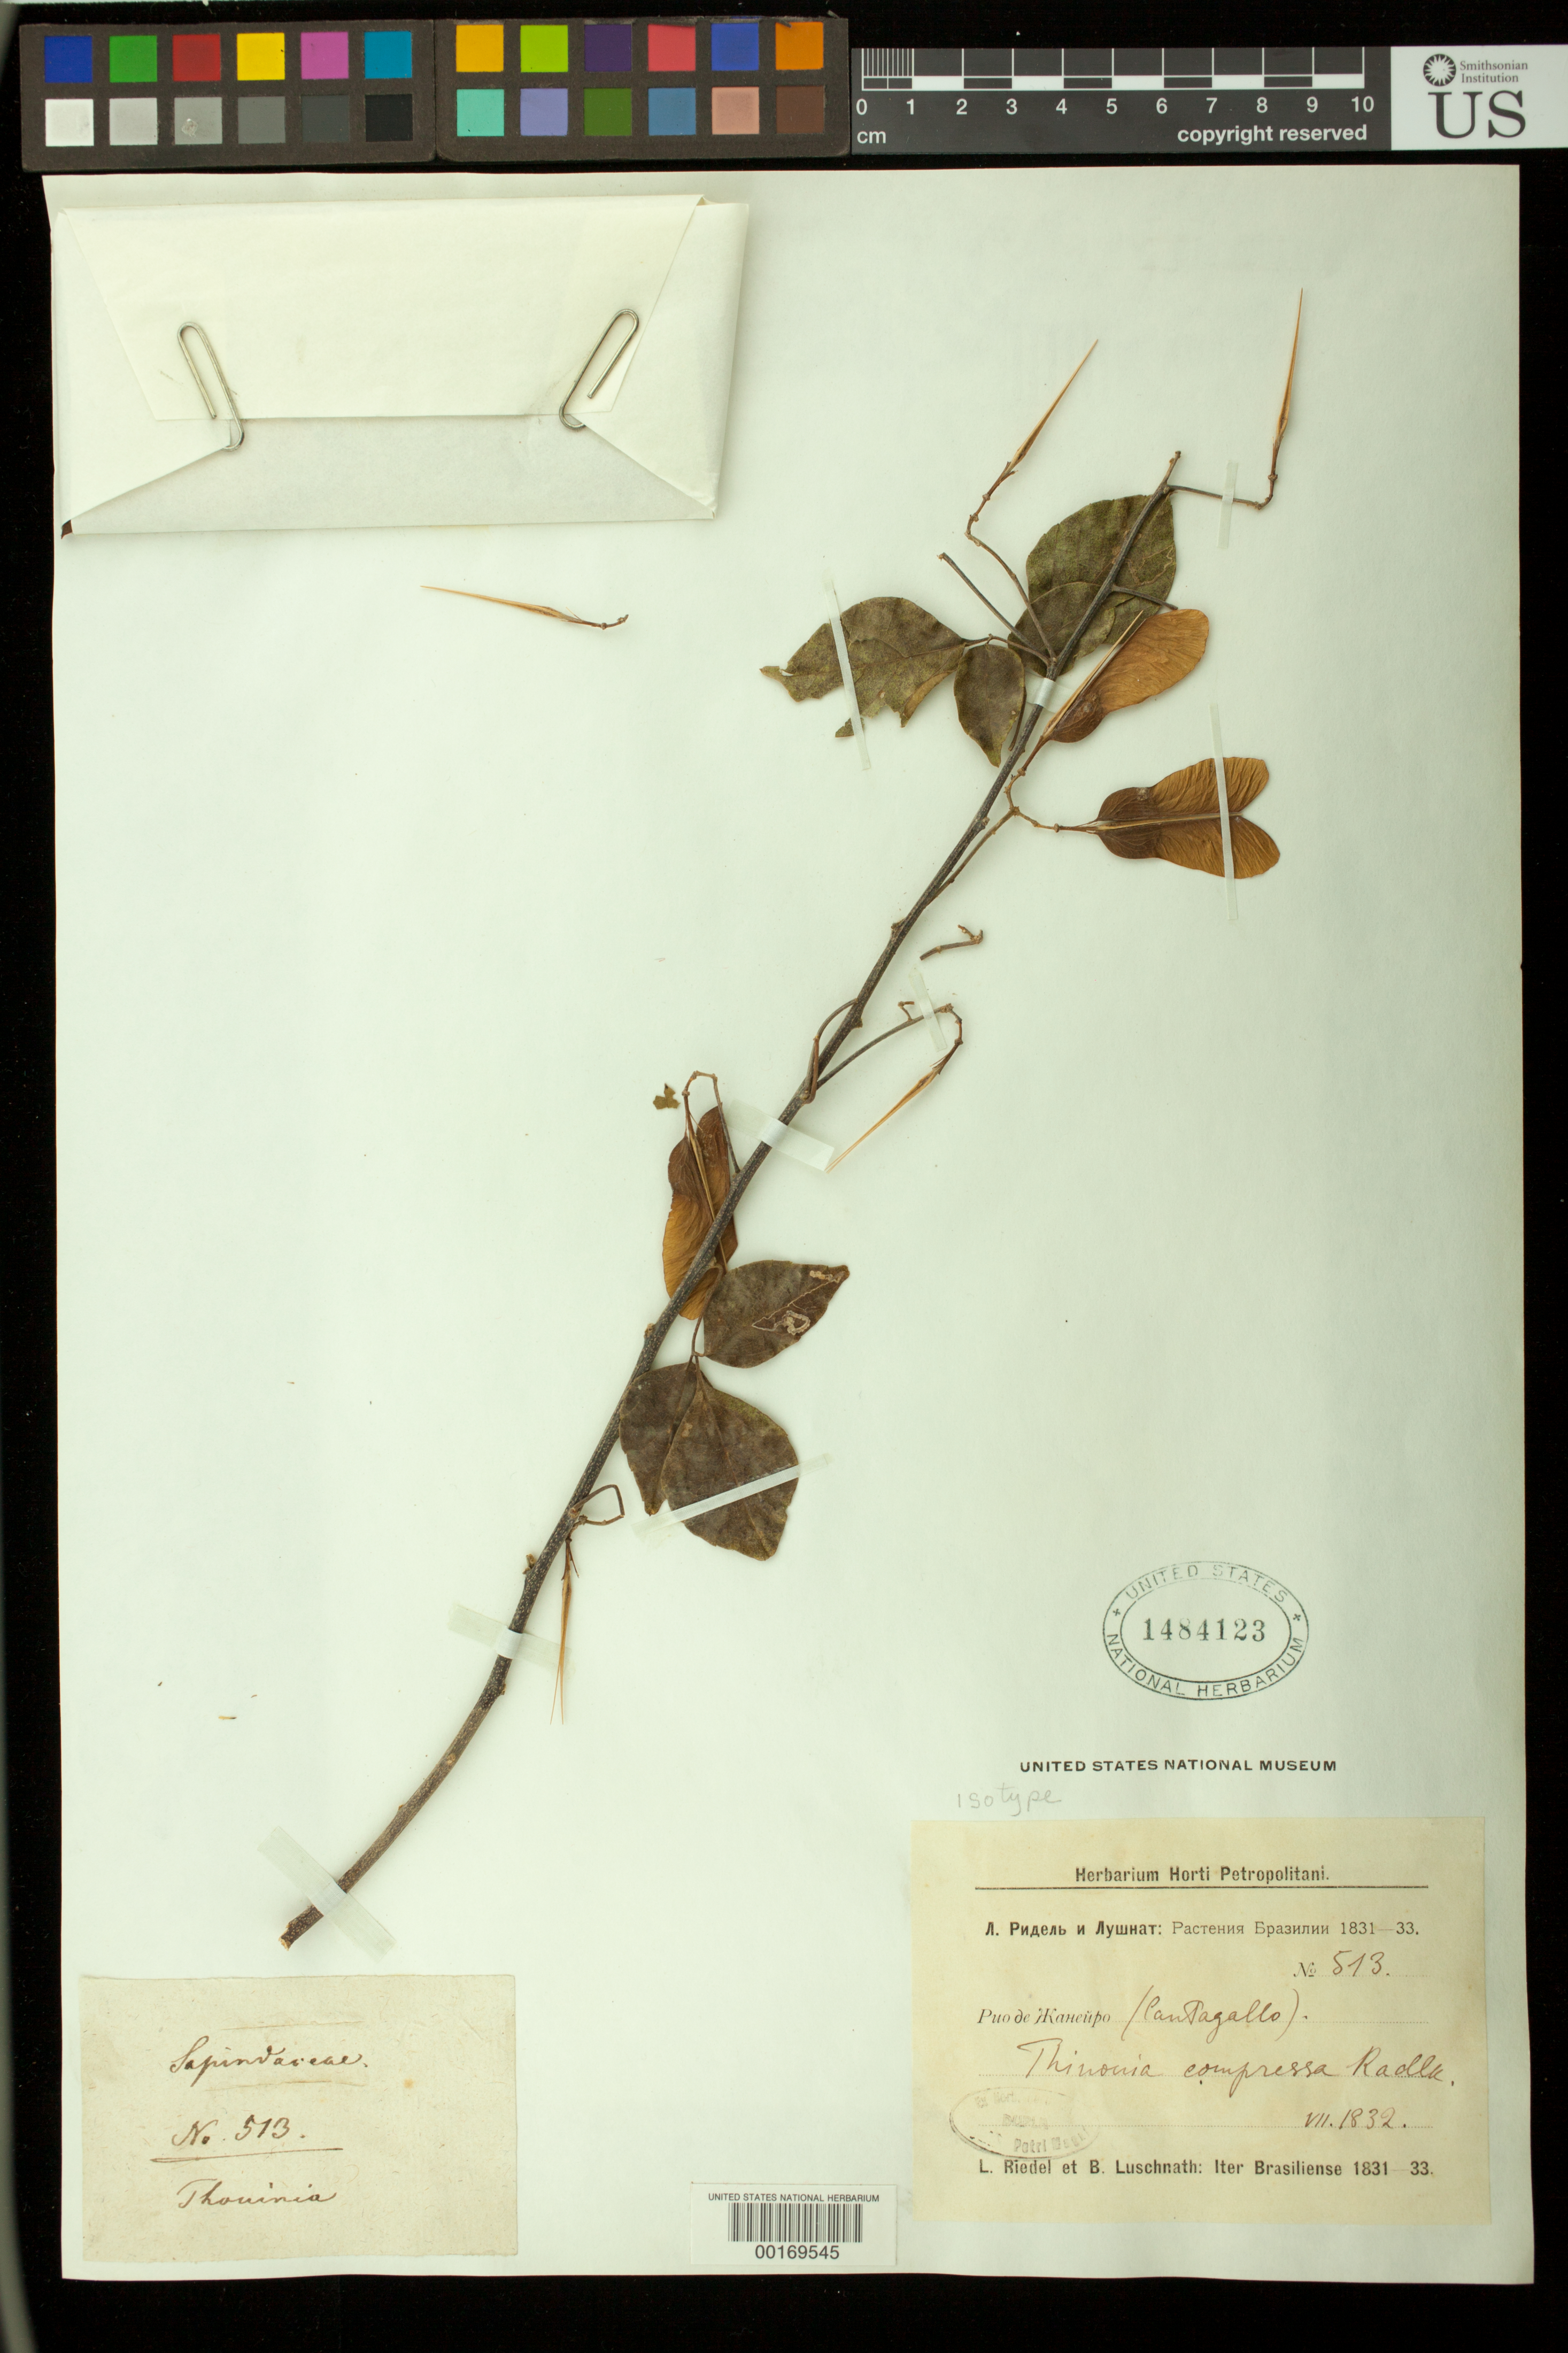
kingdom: Plantae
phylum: Tracheophyta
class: Magnoliopsida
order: Sapindales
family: Sapindaceae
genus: Thinouia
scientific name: Thinouia compressa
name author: Radlk.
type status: Isotype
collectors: L. Riedel & B. Luschnath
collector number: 513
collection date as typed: Jul 1832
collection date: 1832-07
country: Brazil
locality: Cantagallo.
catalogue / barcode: US 1484123